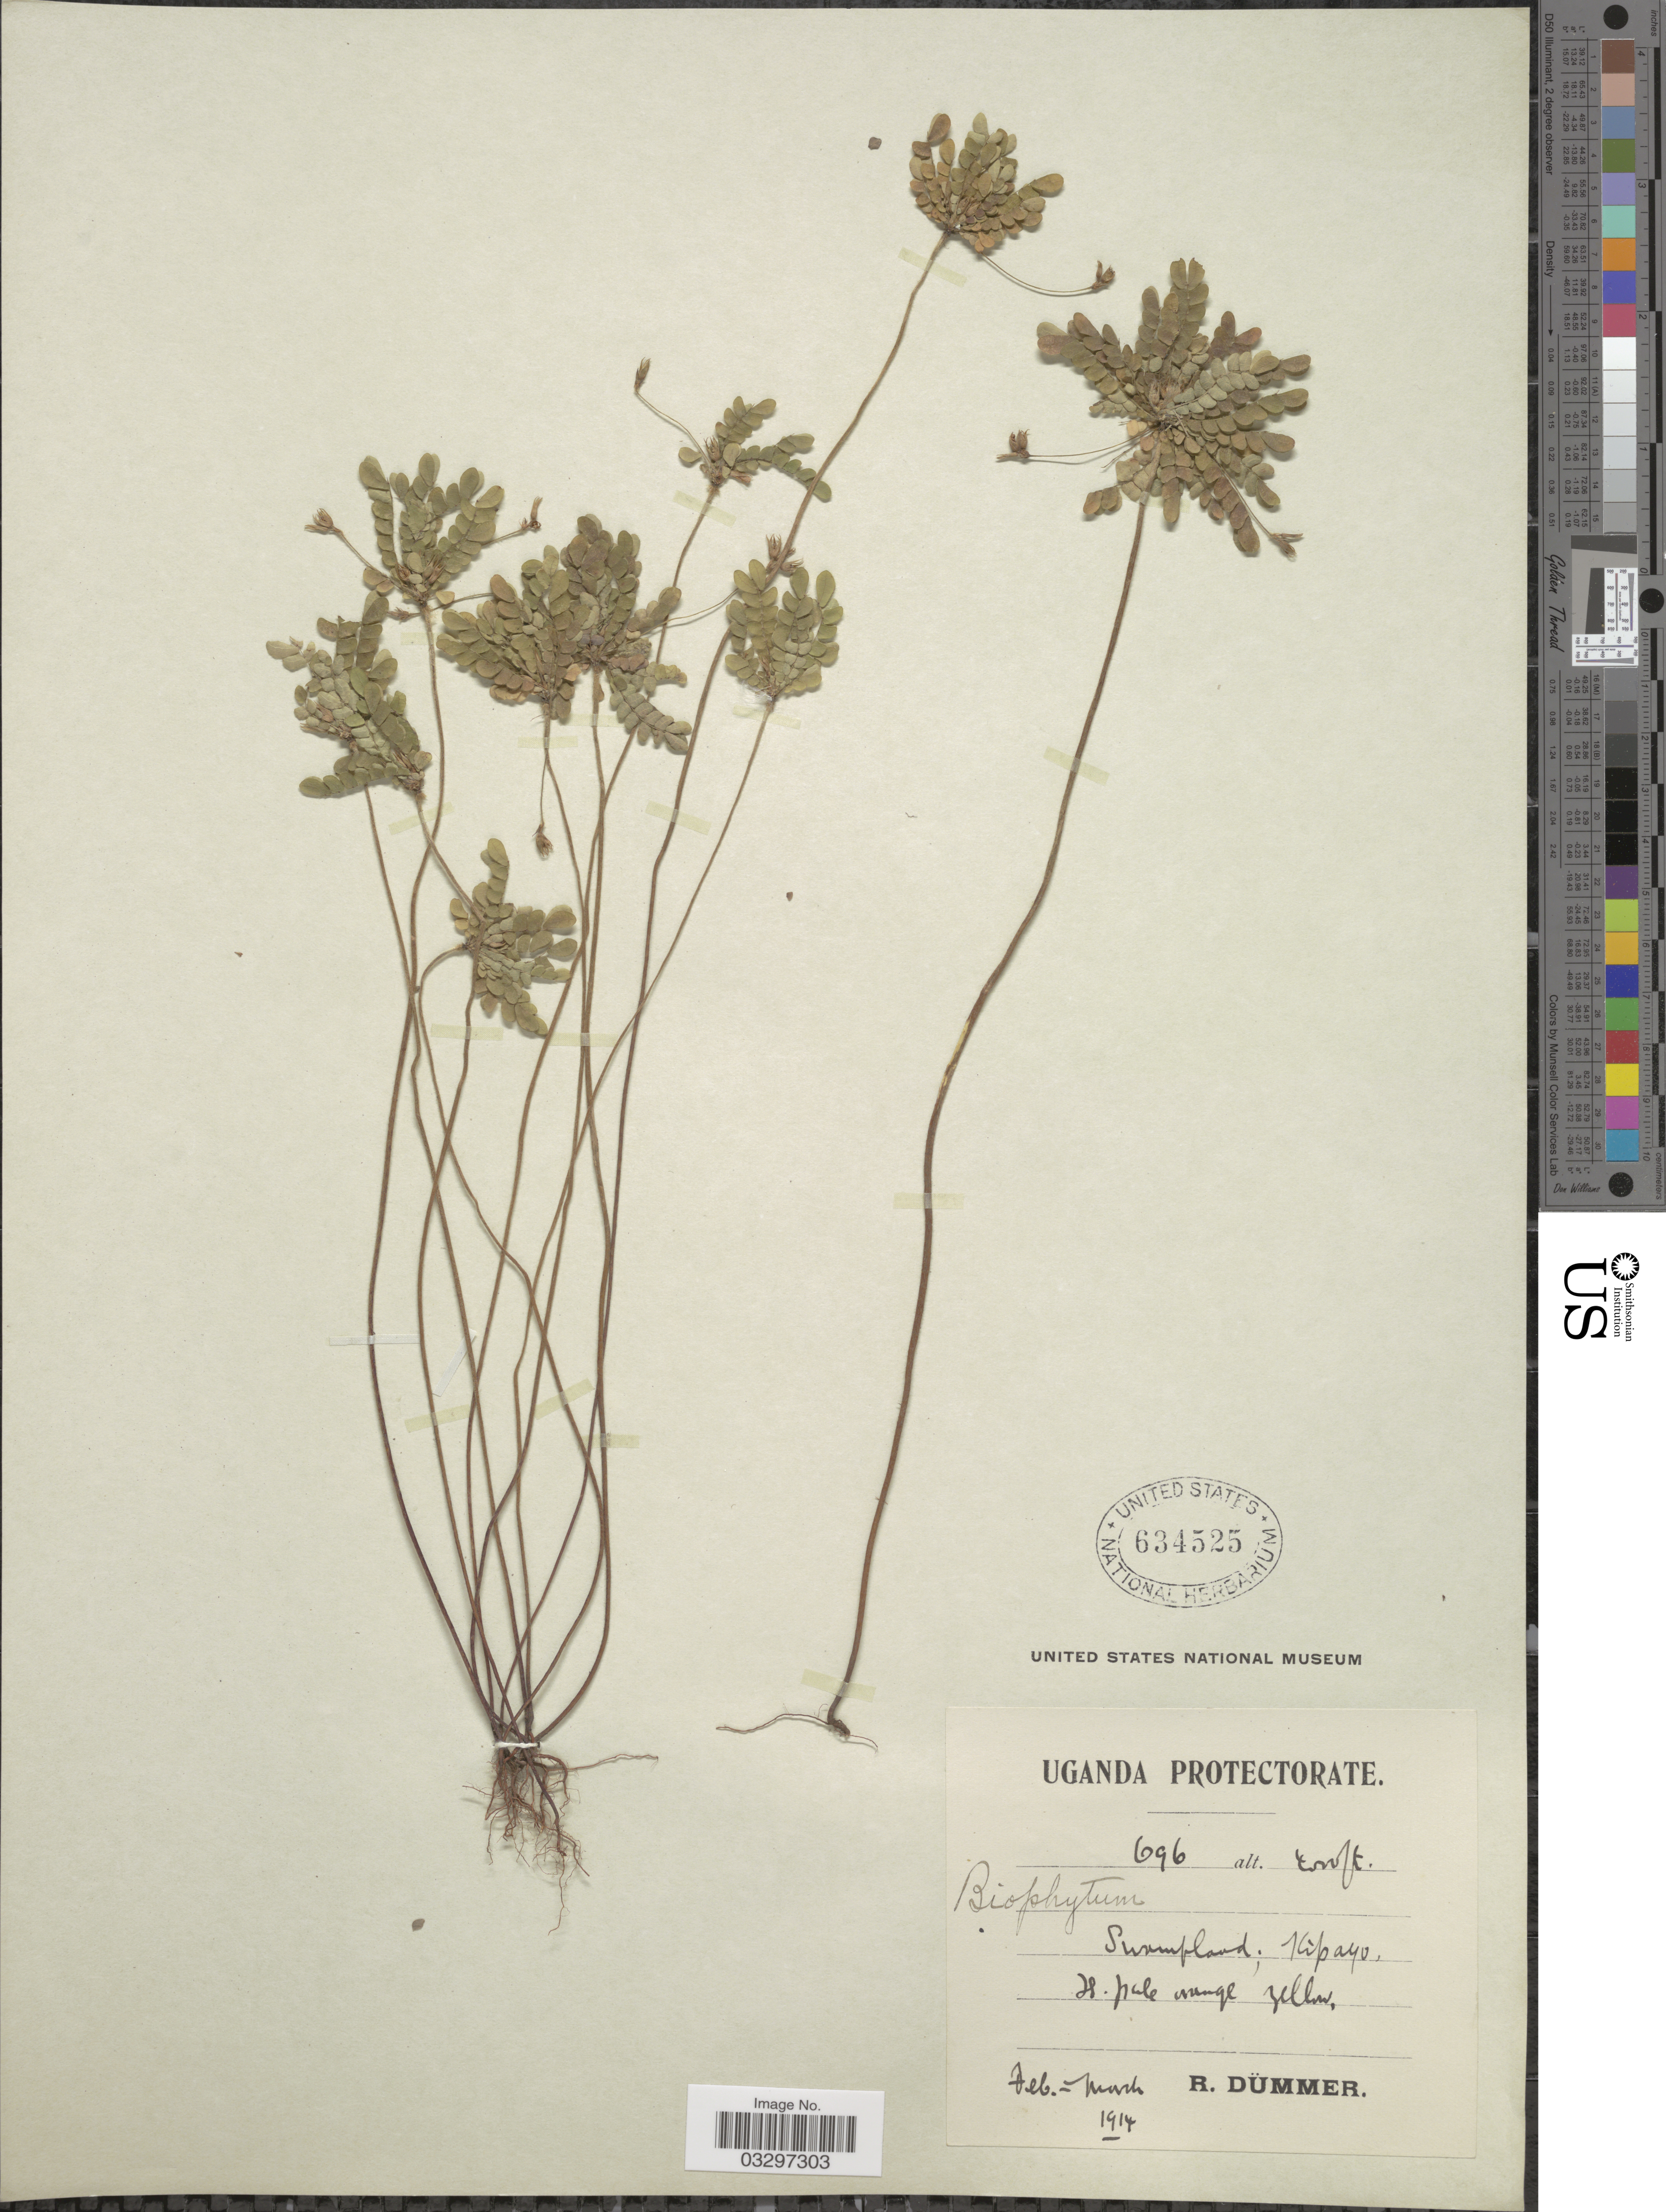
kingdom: Plantae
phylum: Tracheophyta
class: Magnoliopsida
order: Oxalidales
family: Oxalidaceae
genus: Biophytum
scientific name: Biophytum sp.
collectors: R. A. Dümmer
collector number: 696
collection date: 1914-02/1914-03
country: Uganda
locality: Swampland; Kipayo.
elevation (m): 1219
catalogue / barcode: US 634525